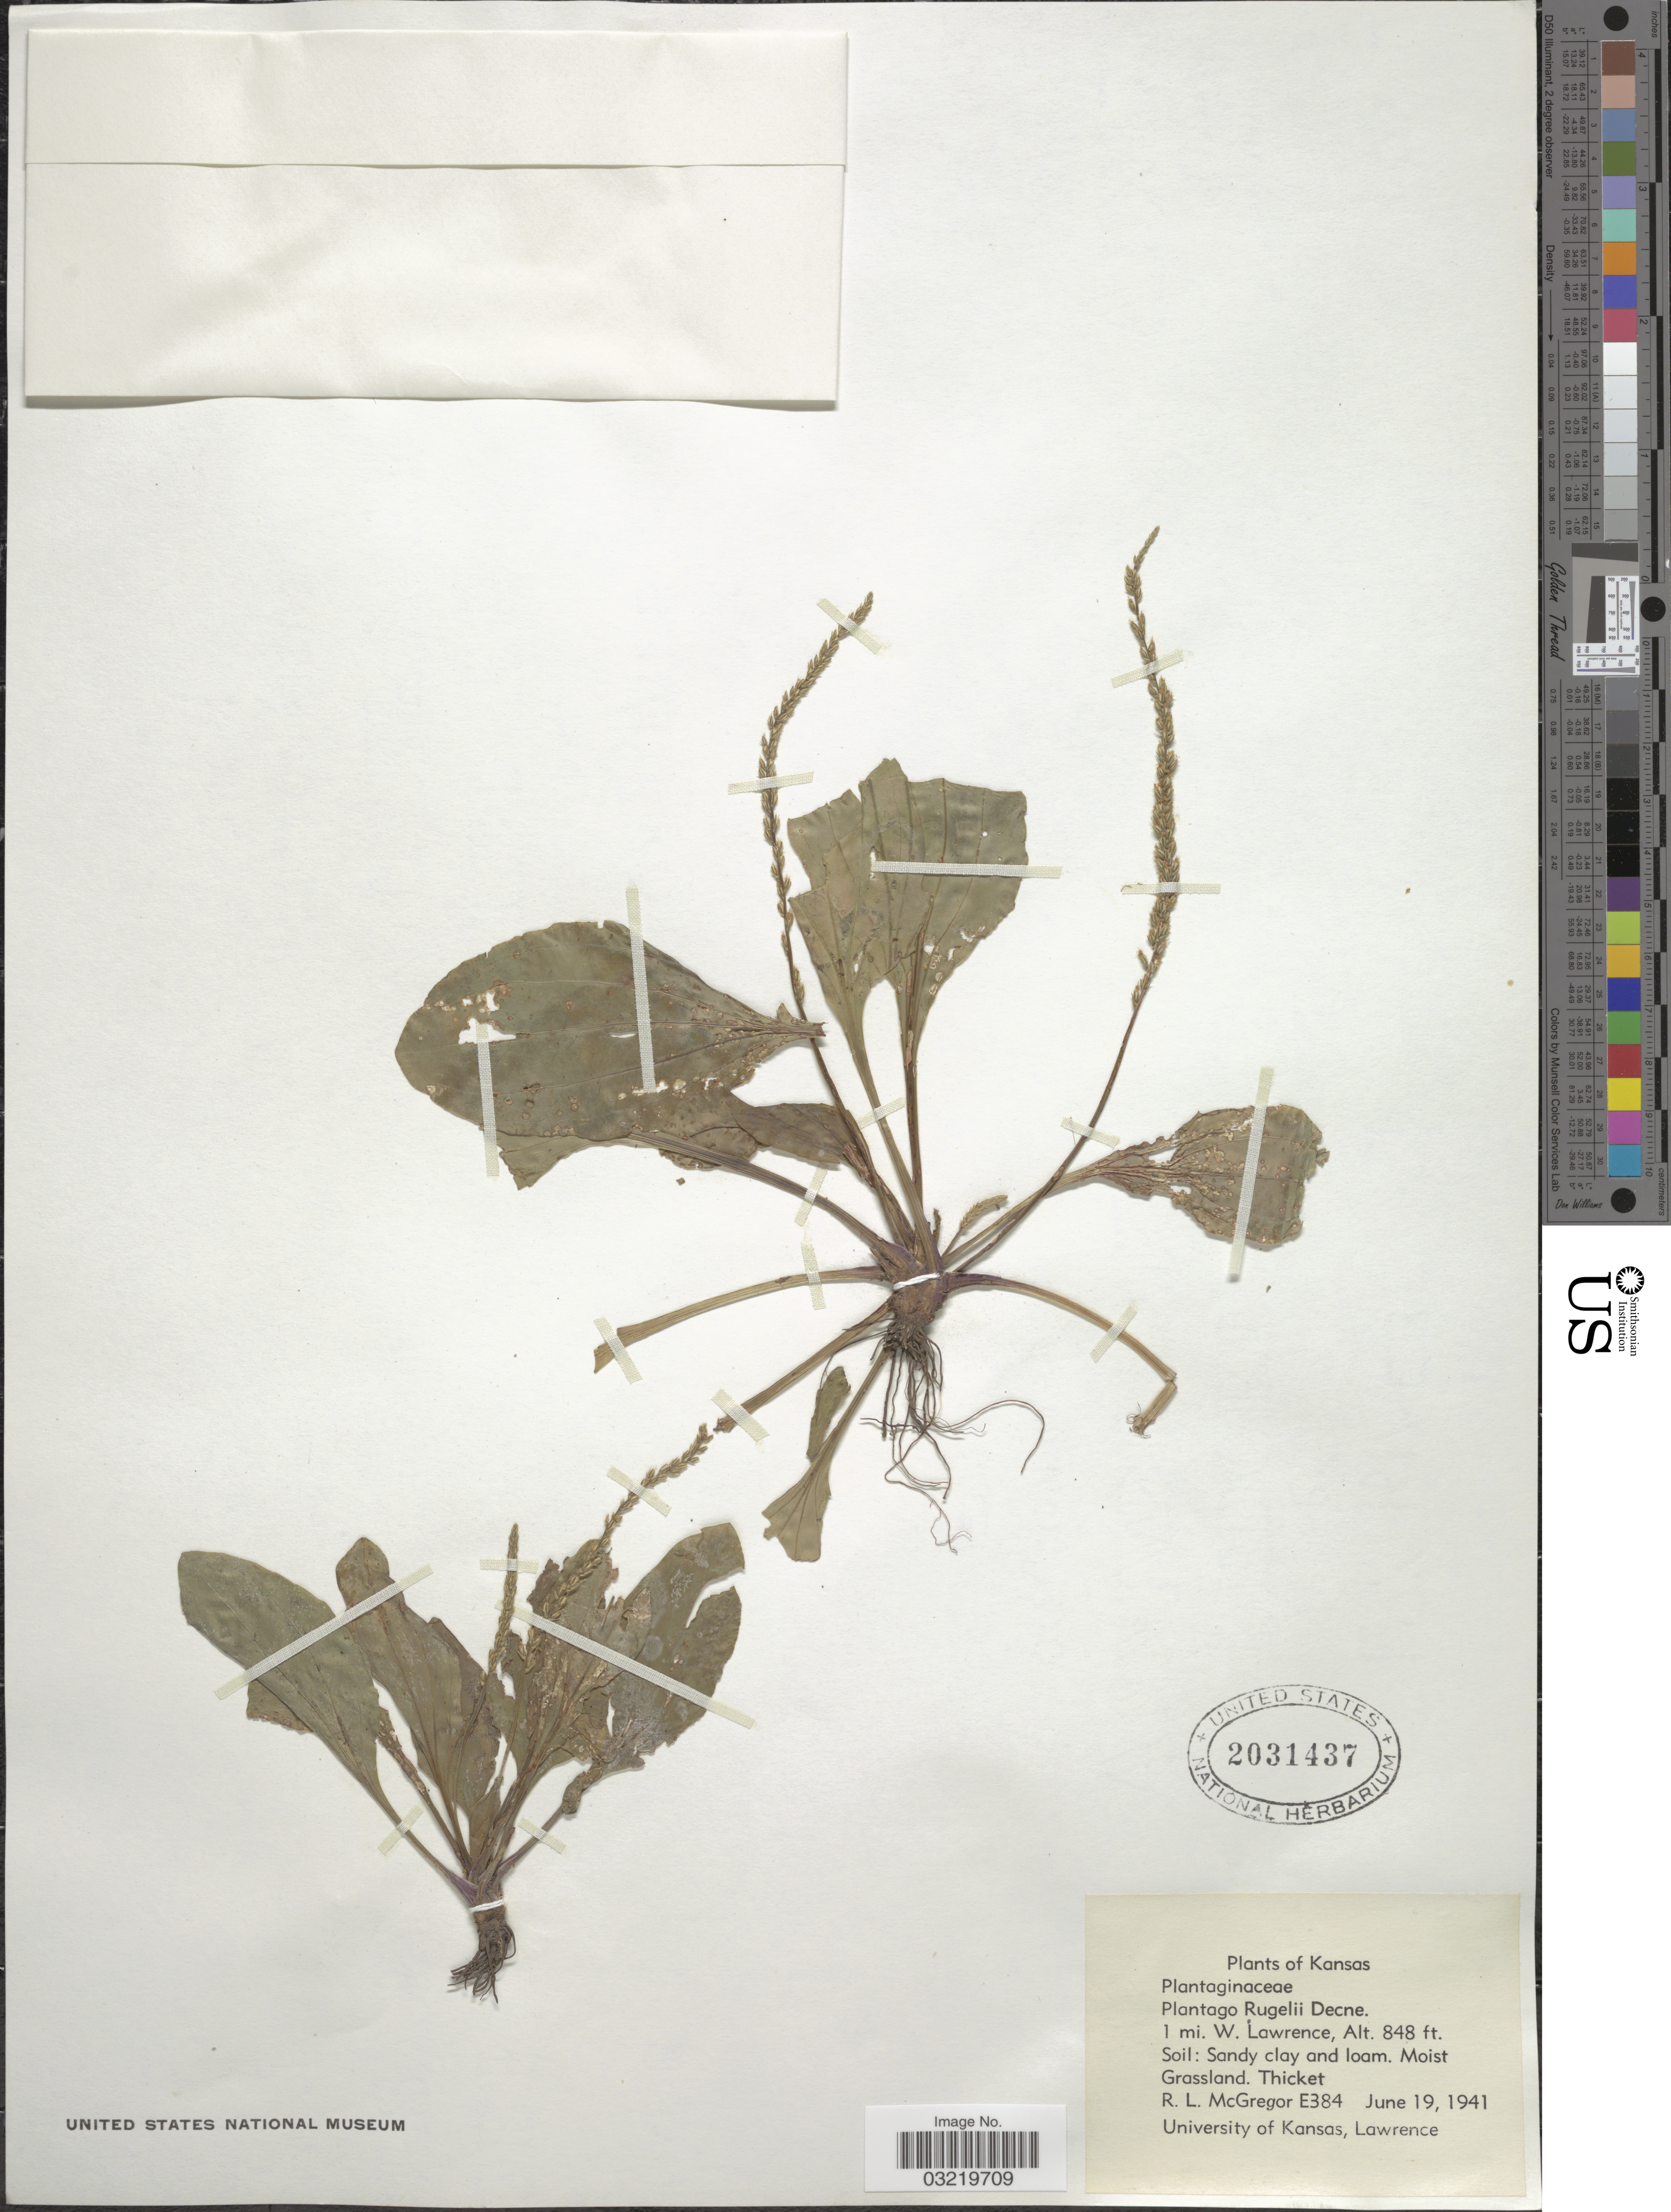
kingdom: Plantae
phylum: Tracheophyta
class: Magnoliopsida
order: Lamiales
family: Plantaginaceae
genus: Plantago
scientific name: Plantago rugelii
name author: Decne.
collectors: R. McGregor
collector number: E384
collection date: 1941-06-19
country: United States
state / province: Kansas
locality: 1 mi. W. Lawrence.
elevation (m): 258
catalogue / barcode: US 2031437